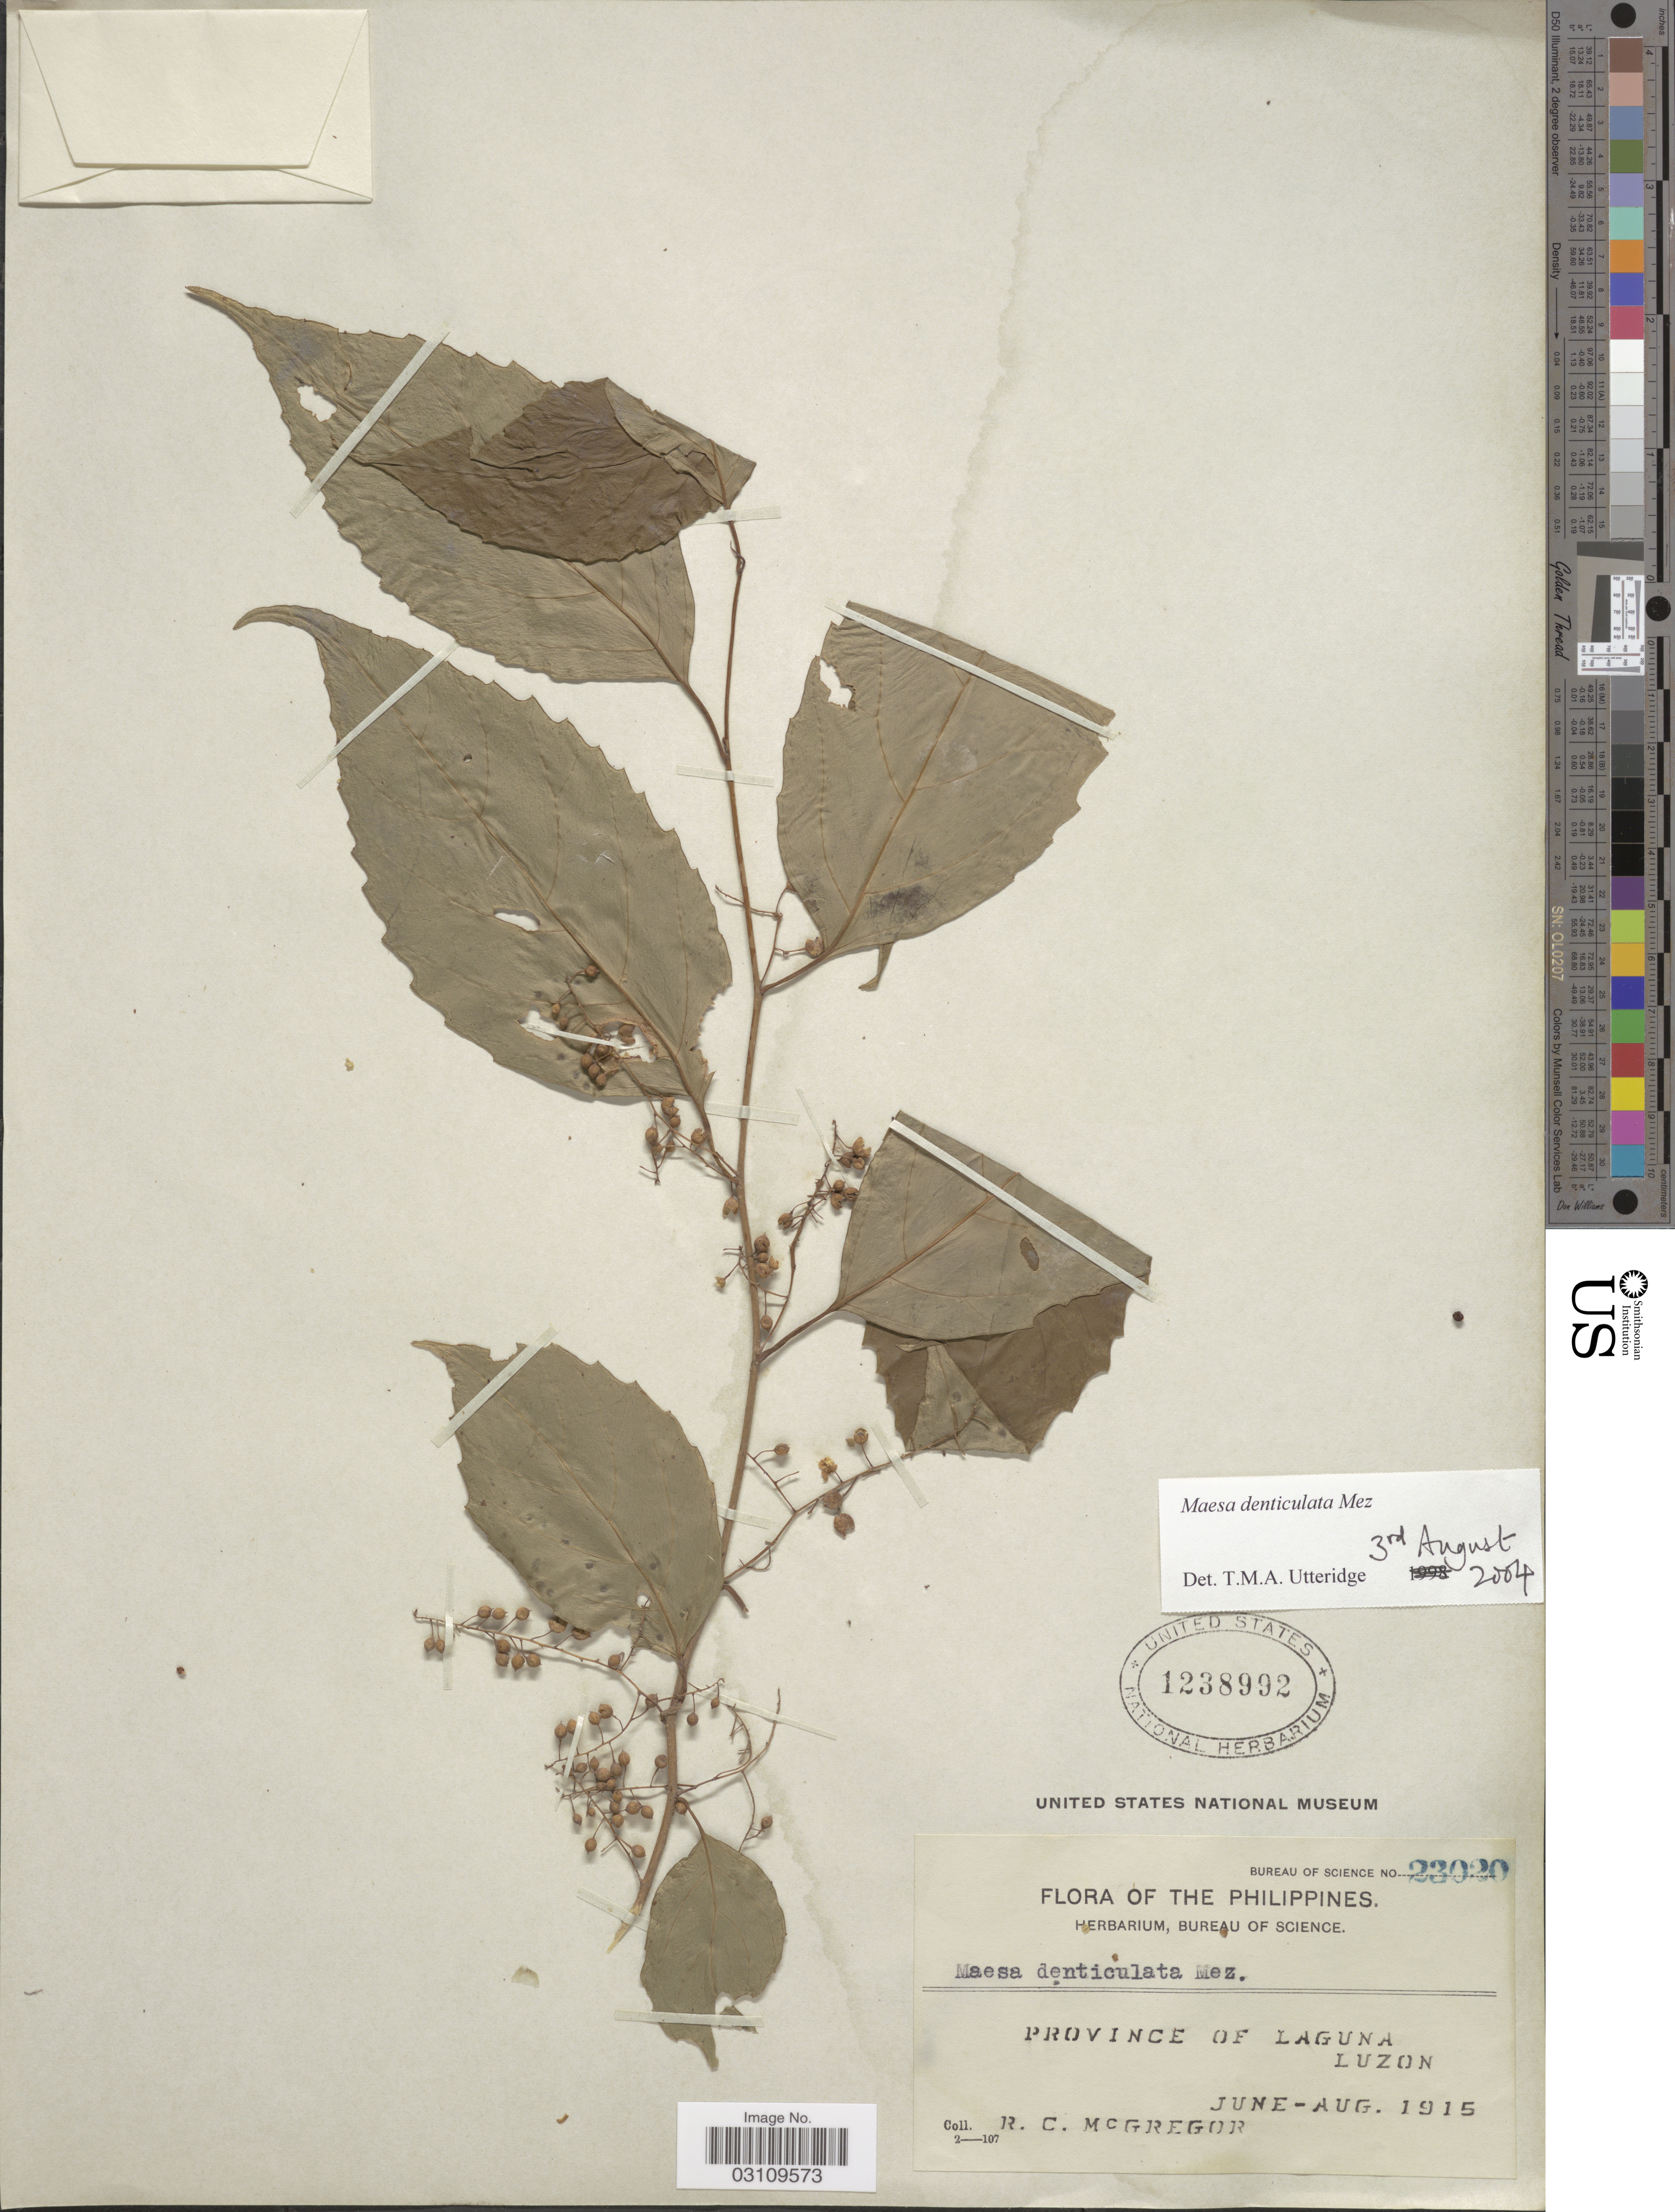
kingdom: Plantae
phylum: Tracheophyta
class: Magnoliopsida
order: Ericales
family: Primulaceae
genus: Maesa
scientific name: Maesa denticulata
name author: Mez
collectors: R. C. McGregor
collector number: Bureau of Science 23020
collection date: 1915-06/1915-08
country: Philippines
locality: Province of Laguna, Luzon.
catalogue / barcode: US 1238992